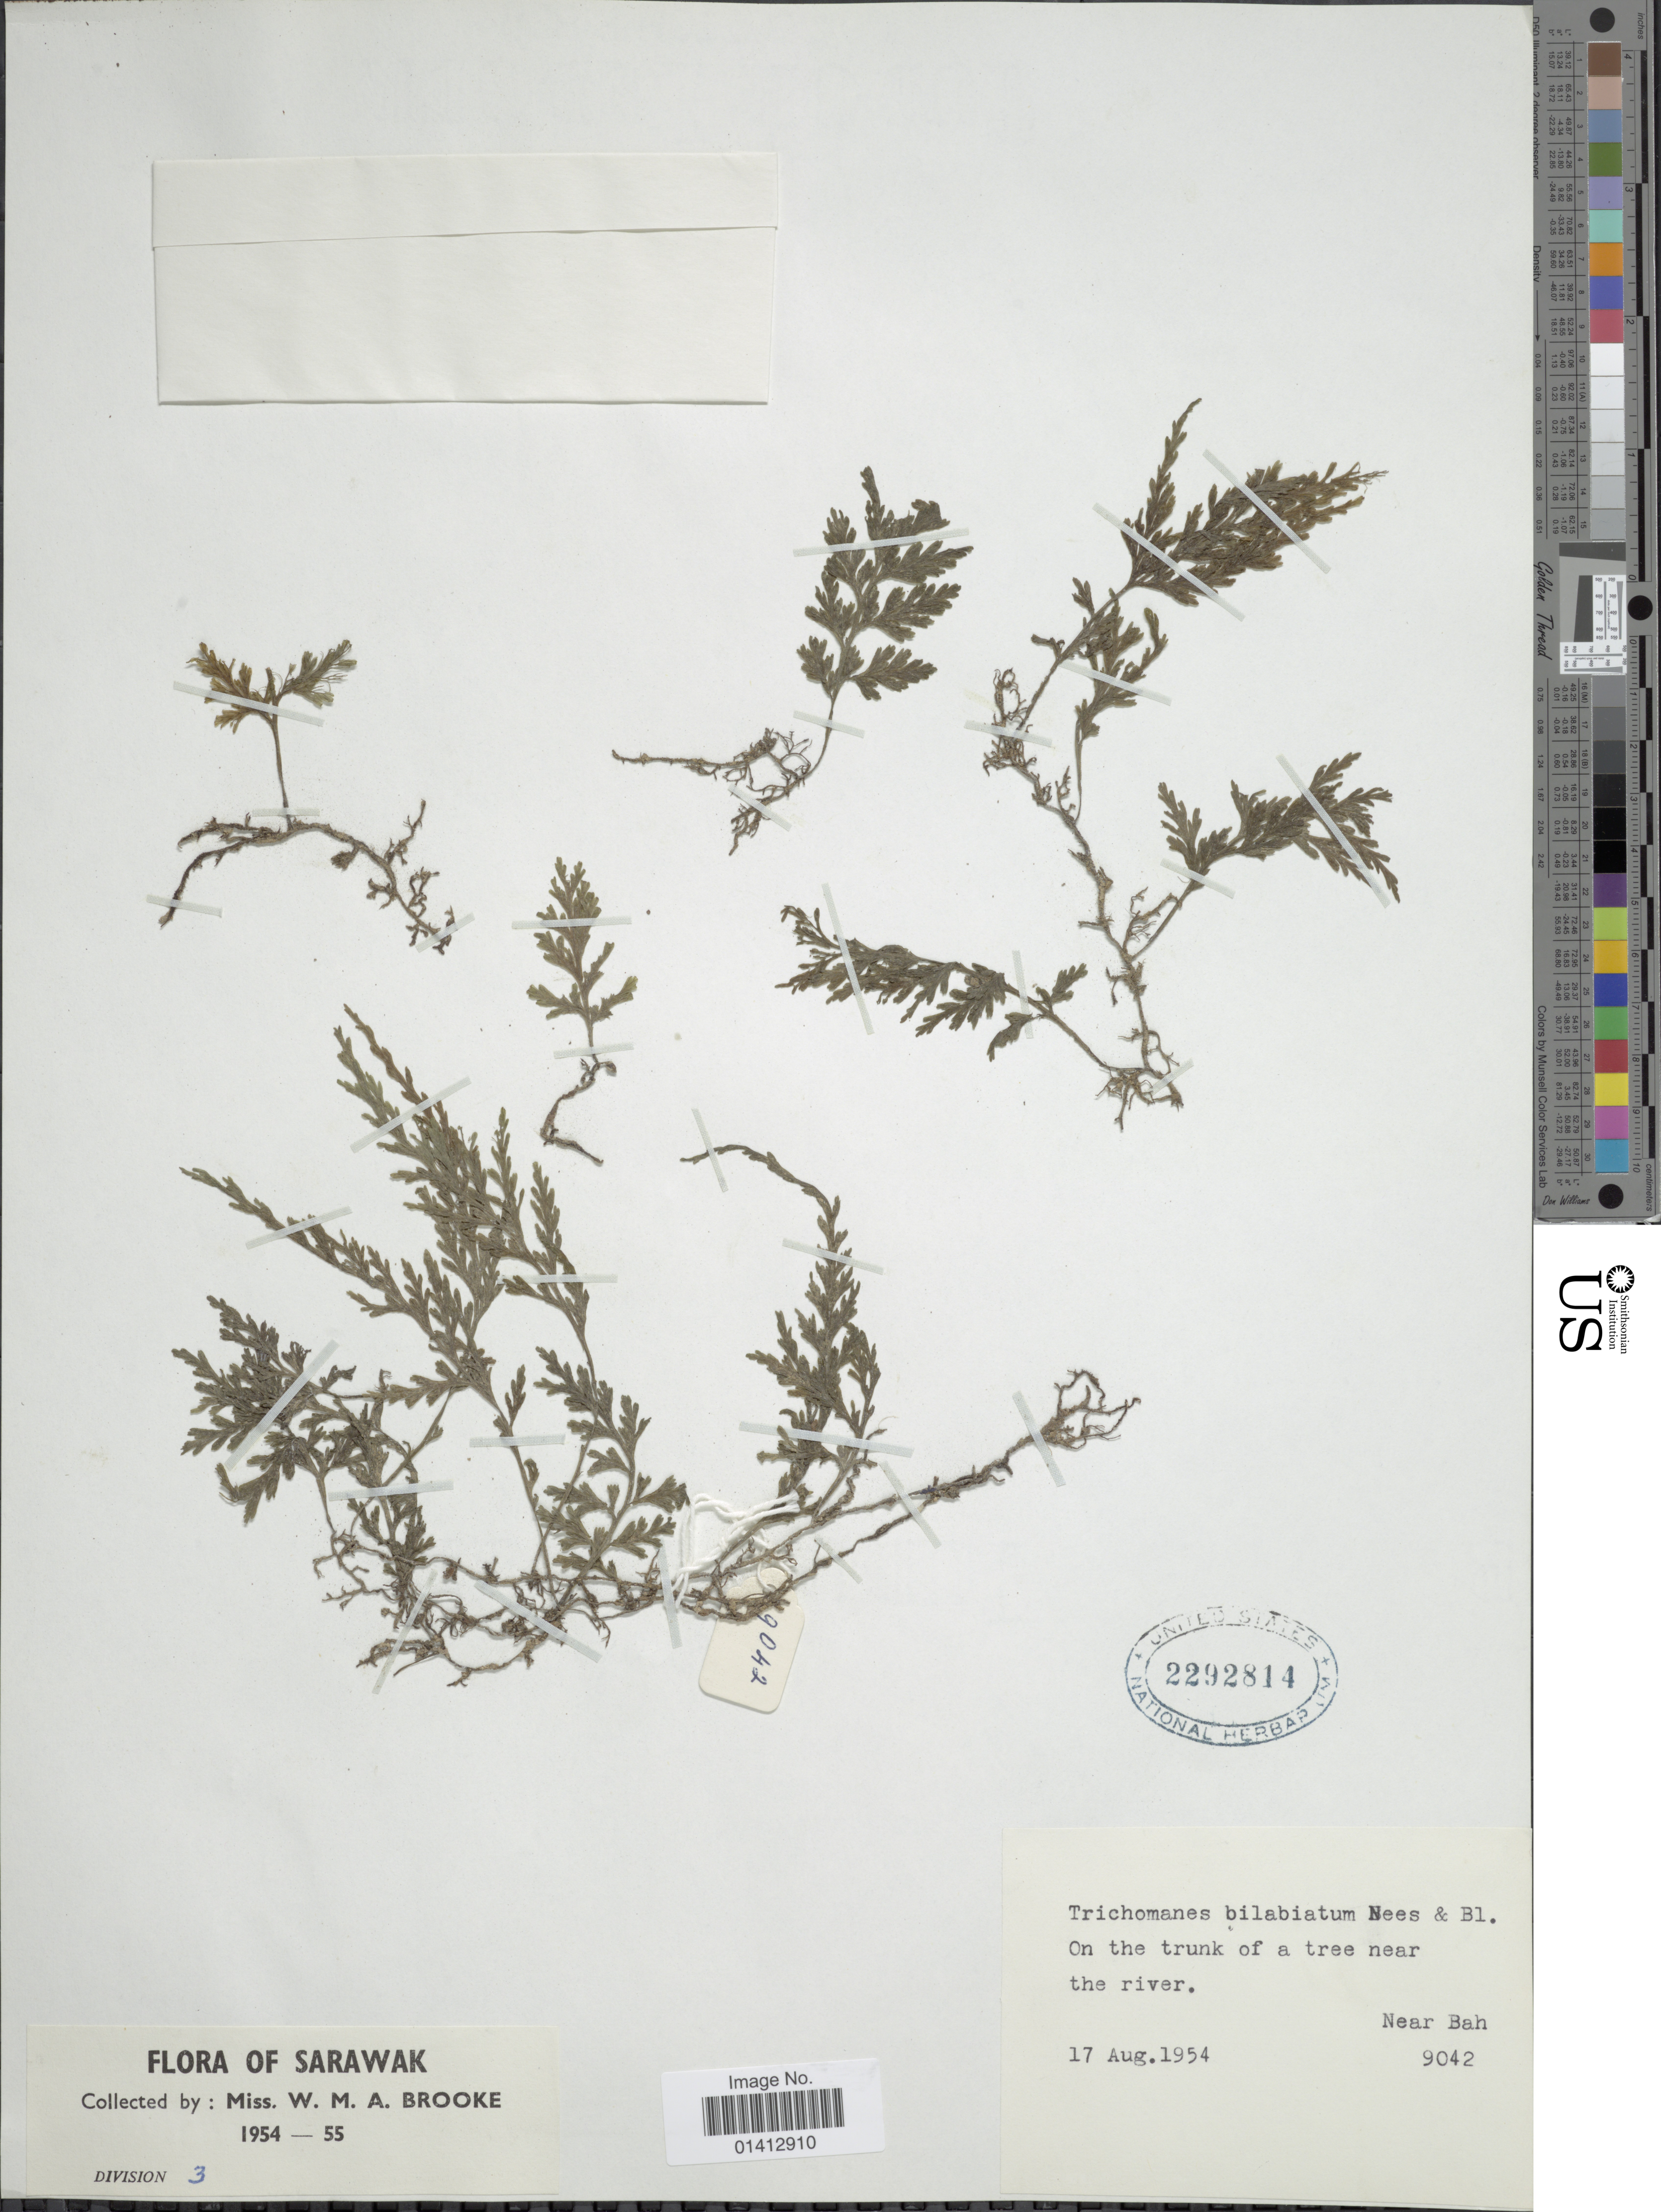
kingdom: Plantae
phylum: Tracheophyta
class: Polypodiopsida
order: Hymenophyllales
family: Hymenophyllaceae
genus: Crepidomanes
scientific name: Crepidomanes bilabiatum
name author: (Nees ex Blume) Copel.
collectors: W. Brooke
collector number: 9042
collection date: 1954-08-17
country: Malaysia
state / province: Sarawak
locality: On the trunk of a tree near the river. Near Bah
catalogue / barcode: US 2292814